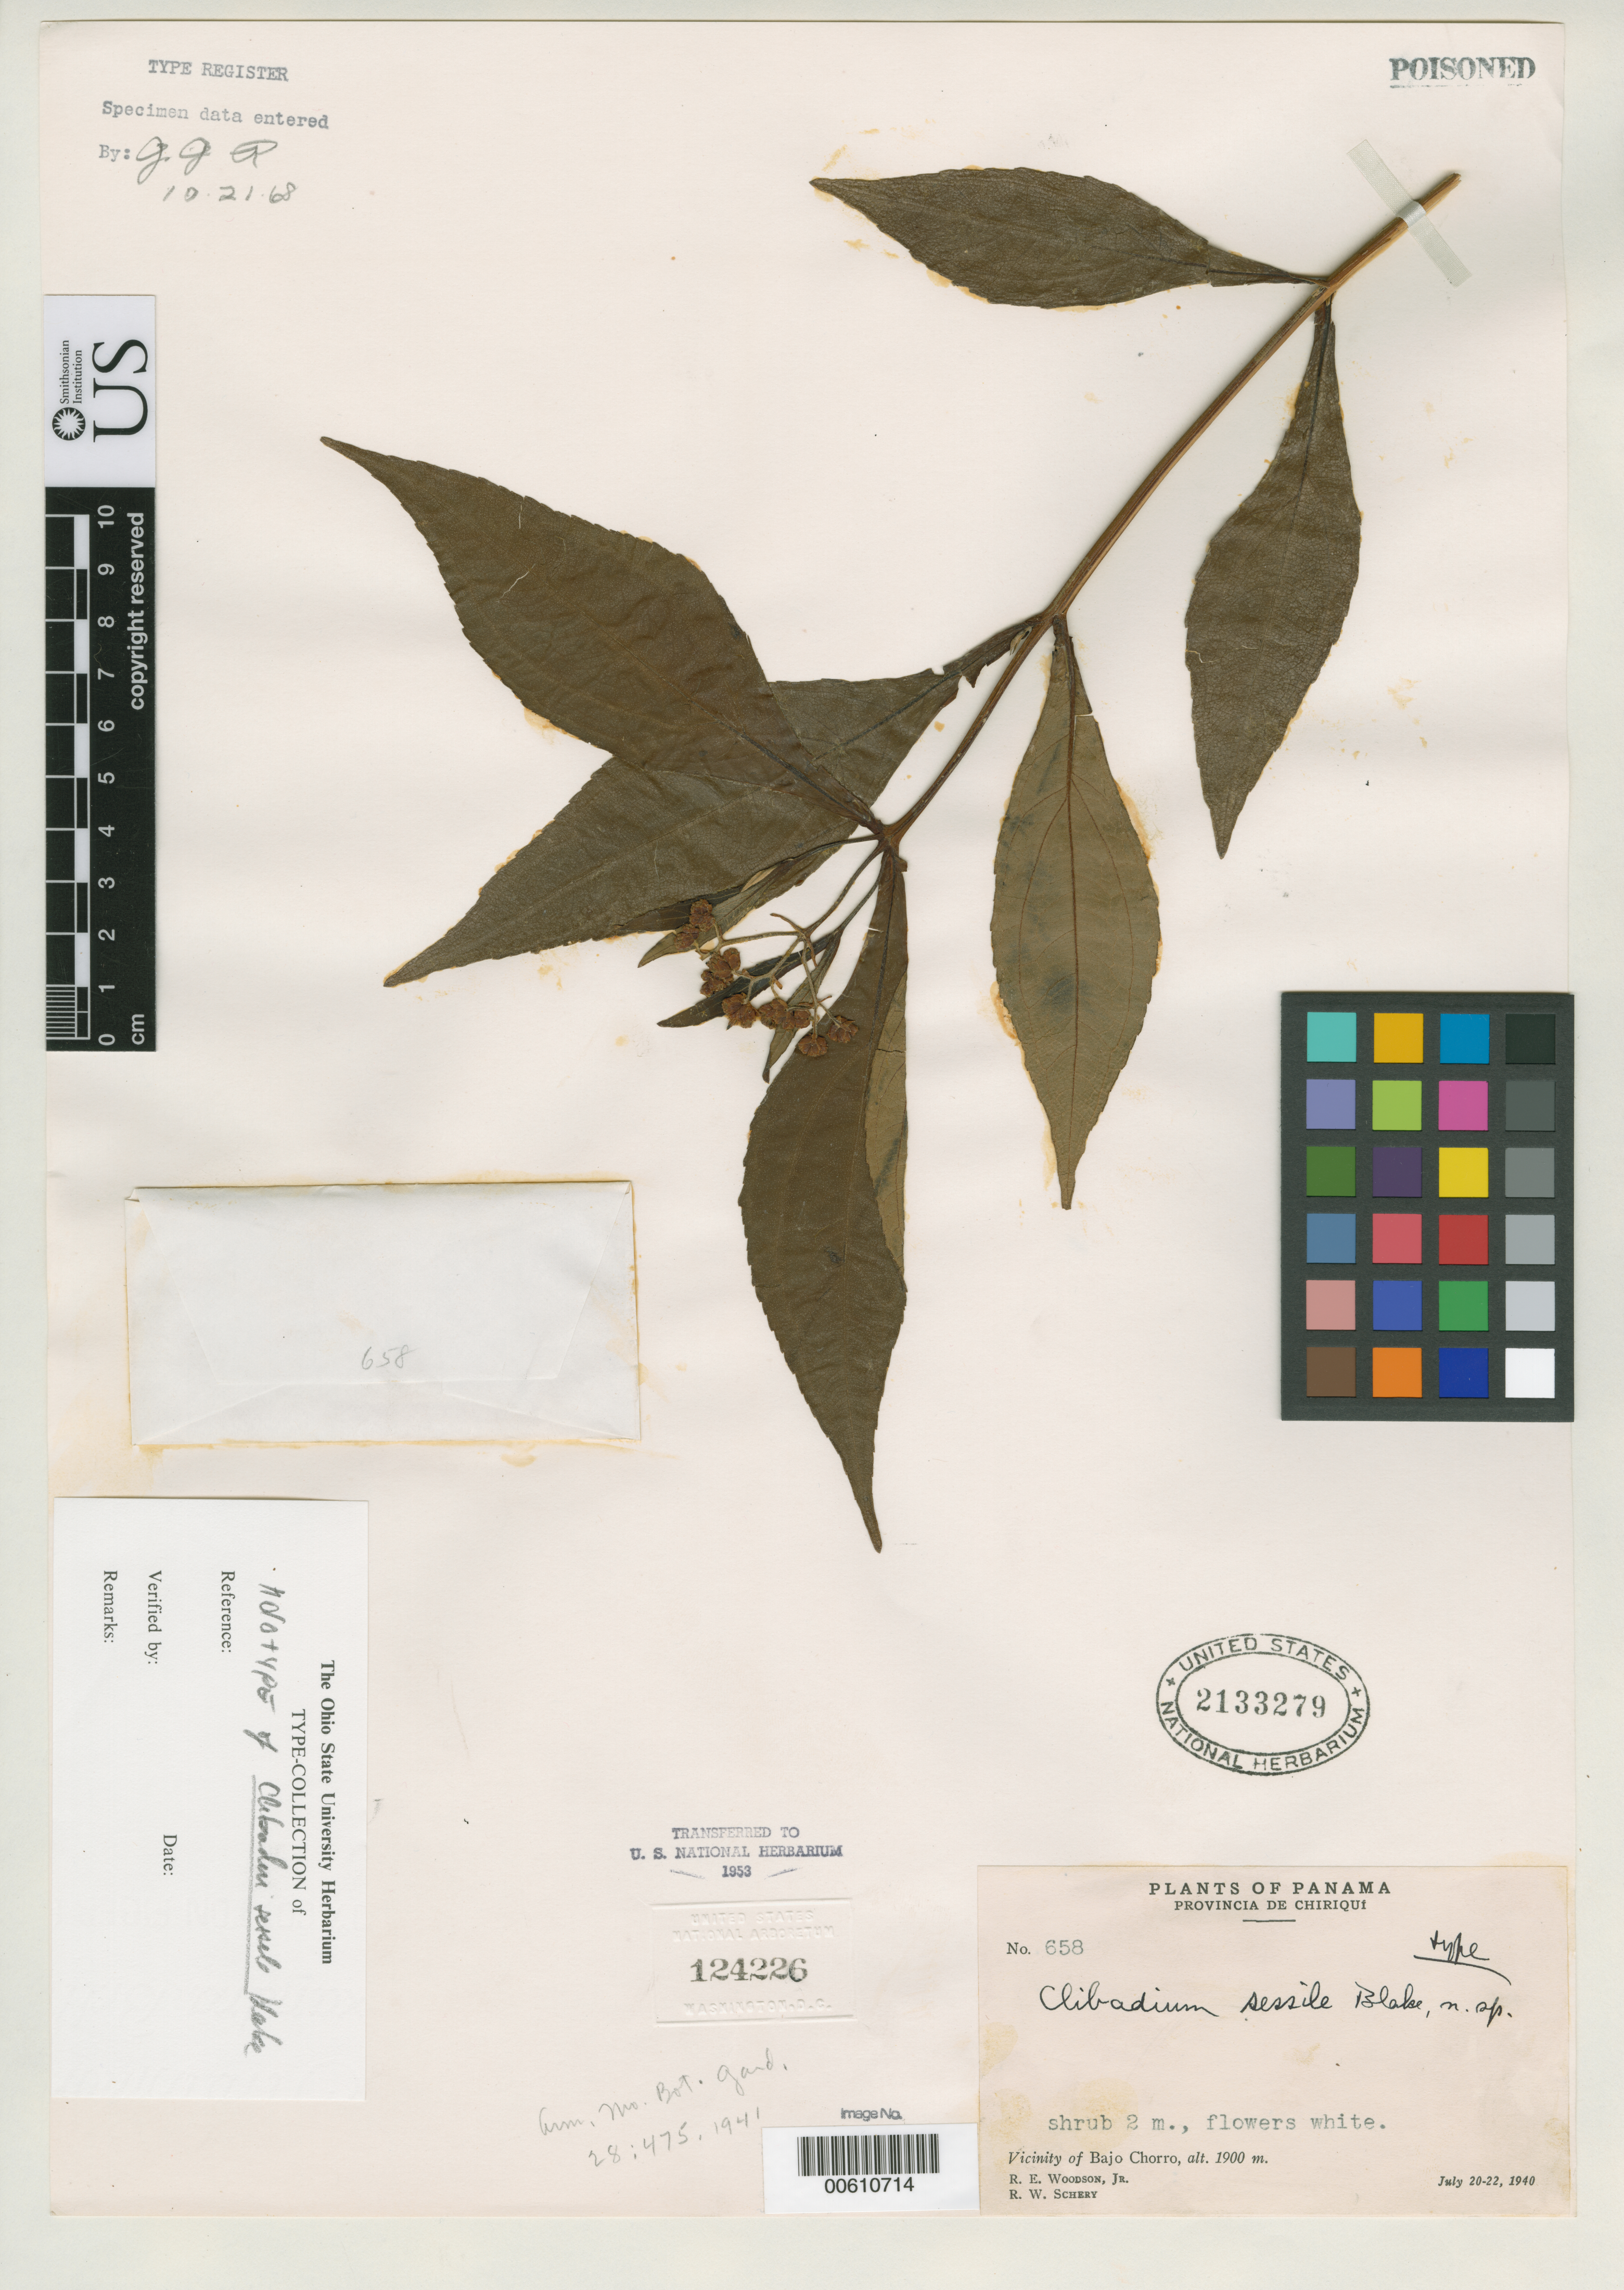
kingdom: Plantae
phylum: Tracheophyta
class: Magnoliopsida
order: Asterales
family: Asteraceae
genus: Clibadium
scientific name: Clibadium sessile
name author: S.F. Blake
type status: Holotype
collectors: R. E. Woodson & R. W. Schery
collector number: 658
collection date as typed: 20 Jul 1940 to 22 Jul 1940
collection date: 1940-07-20/1940-07-22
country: Panama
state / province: Chiriquí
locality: Bajo Chorro.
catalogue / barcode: US 2133279